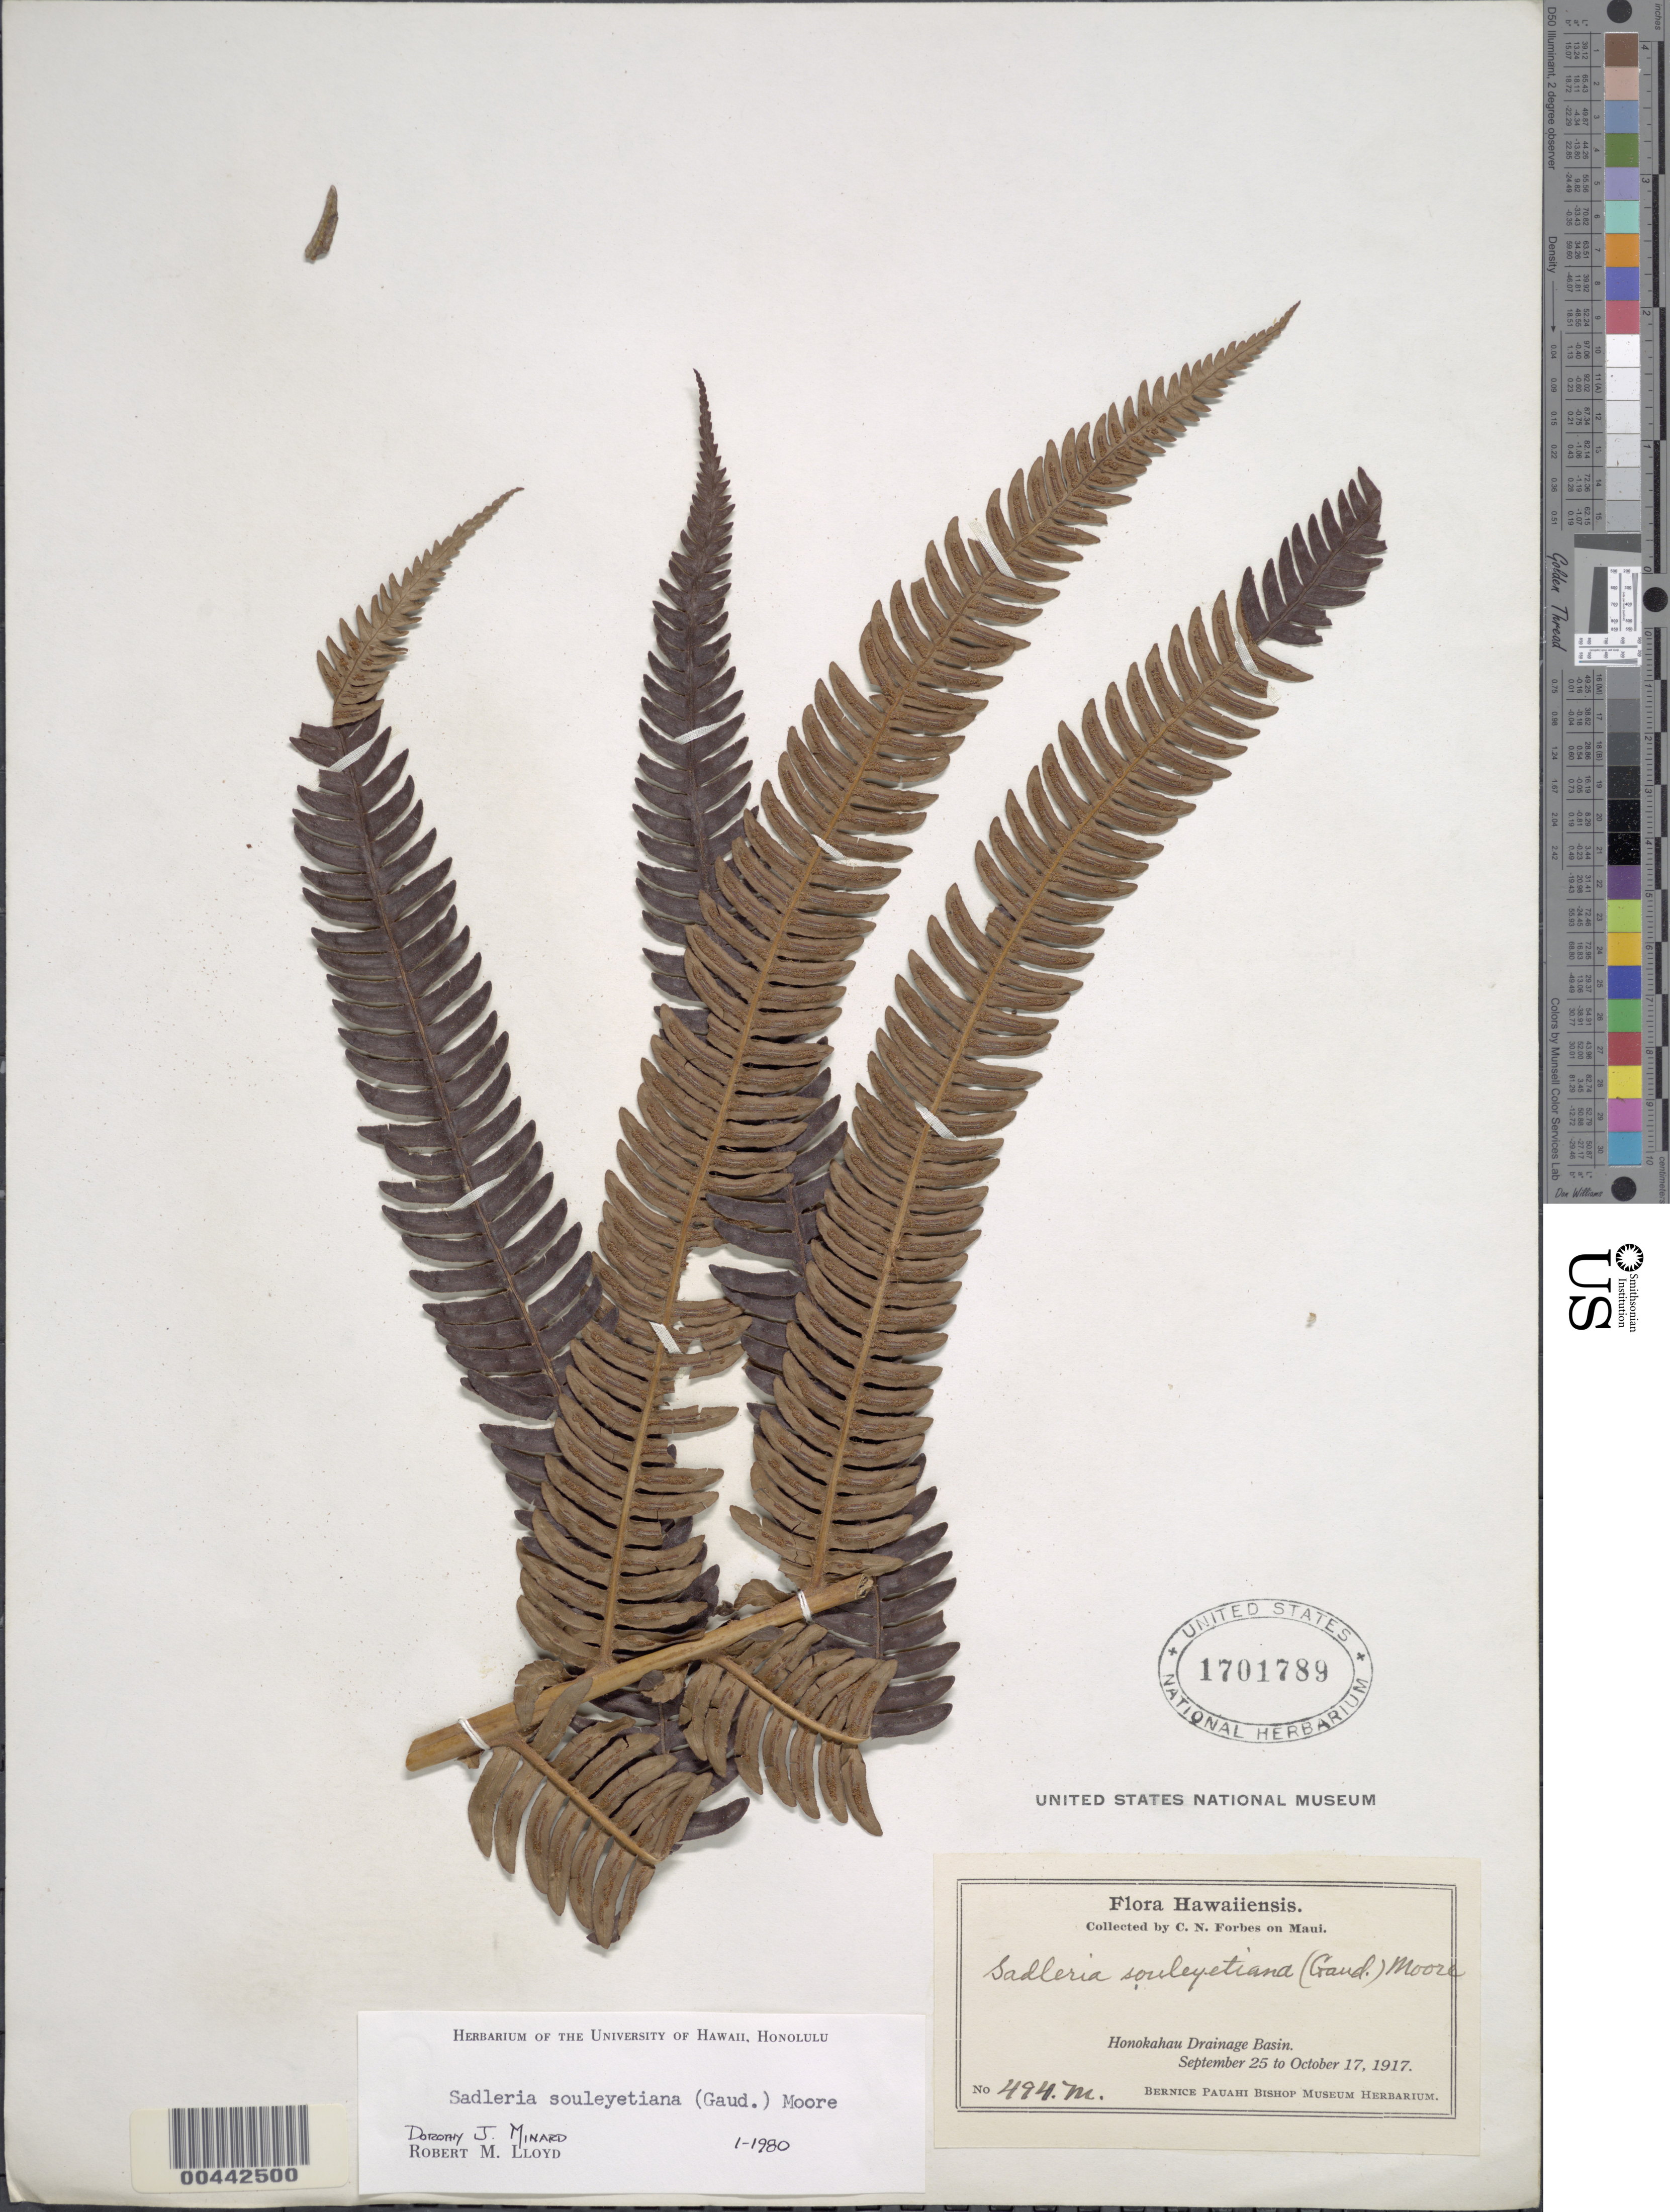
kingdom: Plantae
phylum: Tracheophyta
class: Polypodiopsida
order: Polypodiales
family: Blechnaceae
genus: Sadleria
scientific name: Sadleria souleytiana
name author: (Gaudich.) T. Moore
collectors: C. N. Forbes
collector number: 494.M.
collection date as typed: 25 Sep 1917 to 17 Oct 1917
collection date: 1917-09-25/1917-10-17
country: United States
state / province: Hawaii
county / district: Maui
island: Maui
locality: Honokahau Drainage Basin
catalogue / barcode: US 1701789